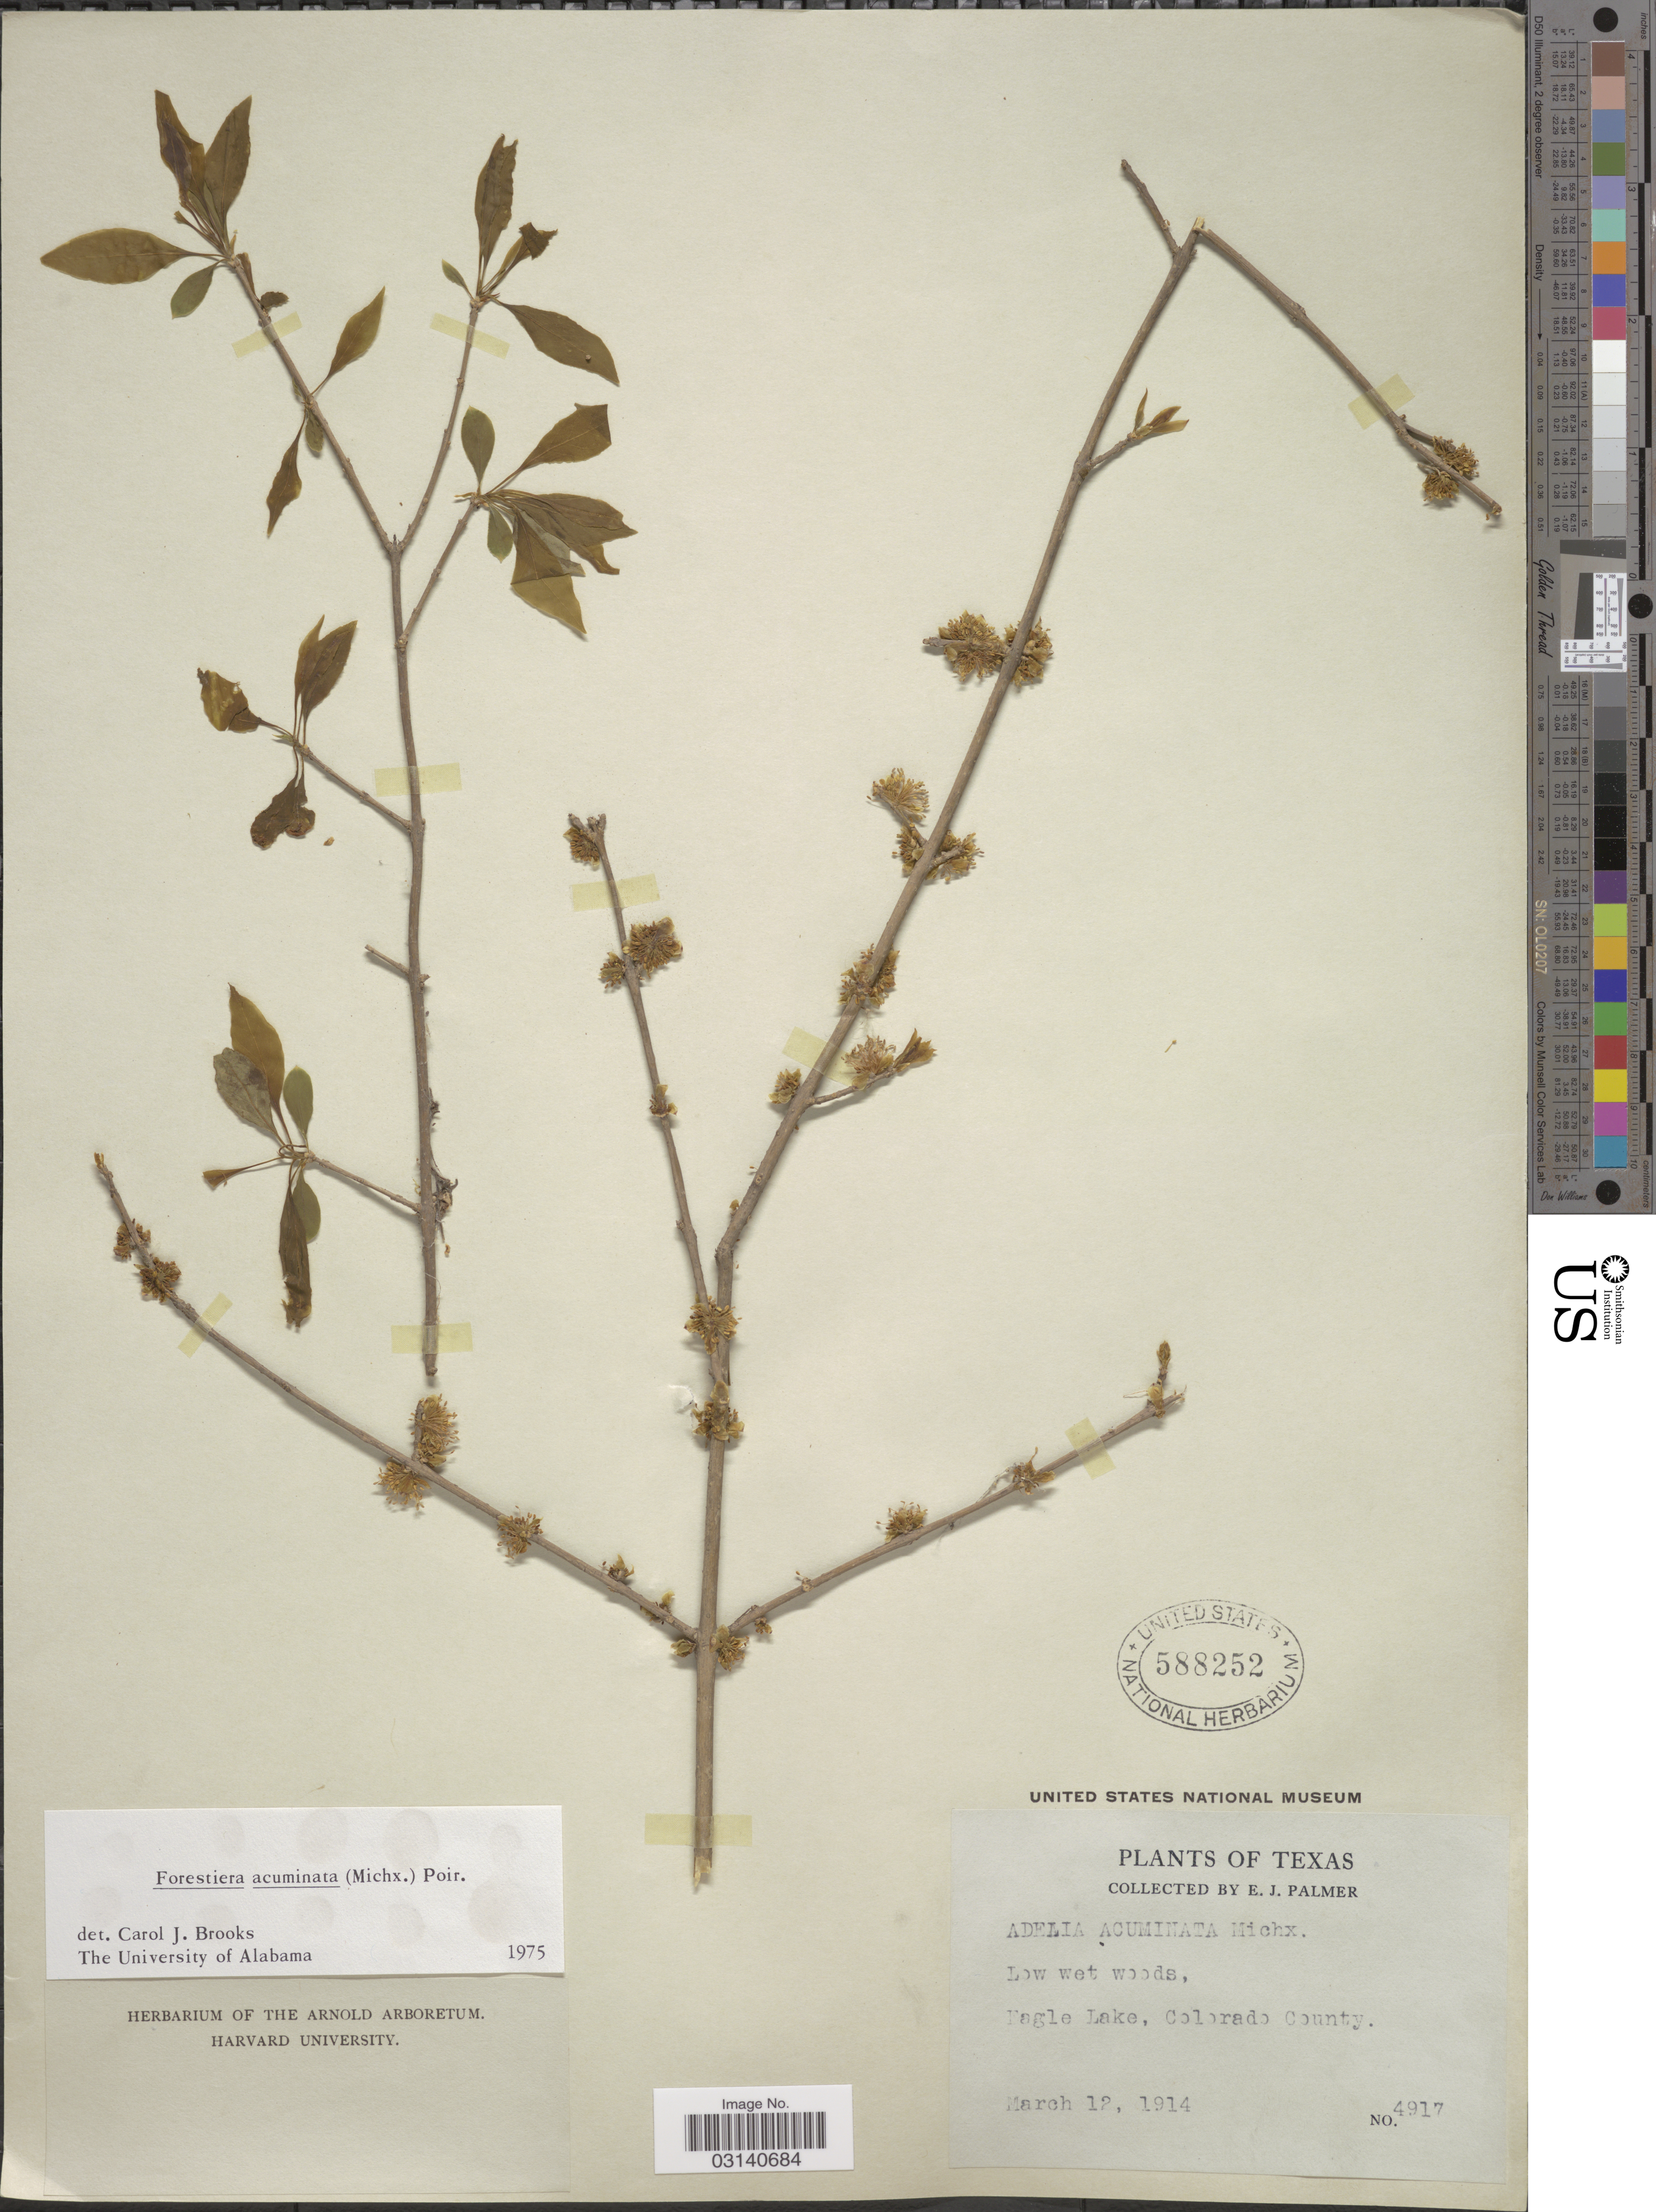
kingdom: Plantae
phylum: Tracheophyta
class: Magnoliopsida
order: Lamiales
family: Oleaceae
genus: Forestiera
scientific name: Forestiera acuminata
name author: (Michx.) Poir.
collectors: E. J. Palmer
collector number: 4917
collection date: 1914-03-12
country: United States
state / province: Texas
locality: Low wet woods, Eagle Lake, Colorado County.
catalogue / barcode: US 588252